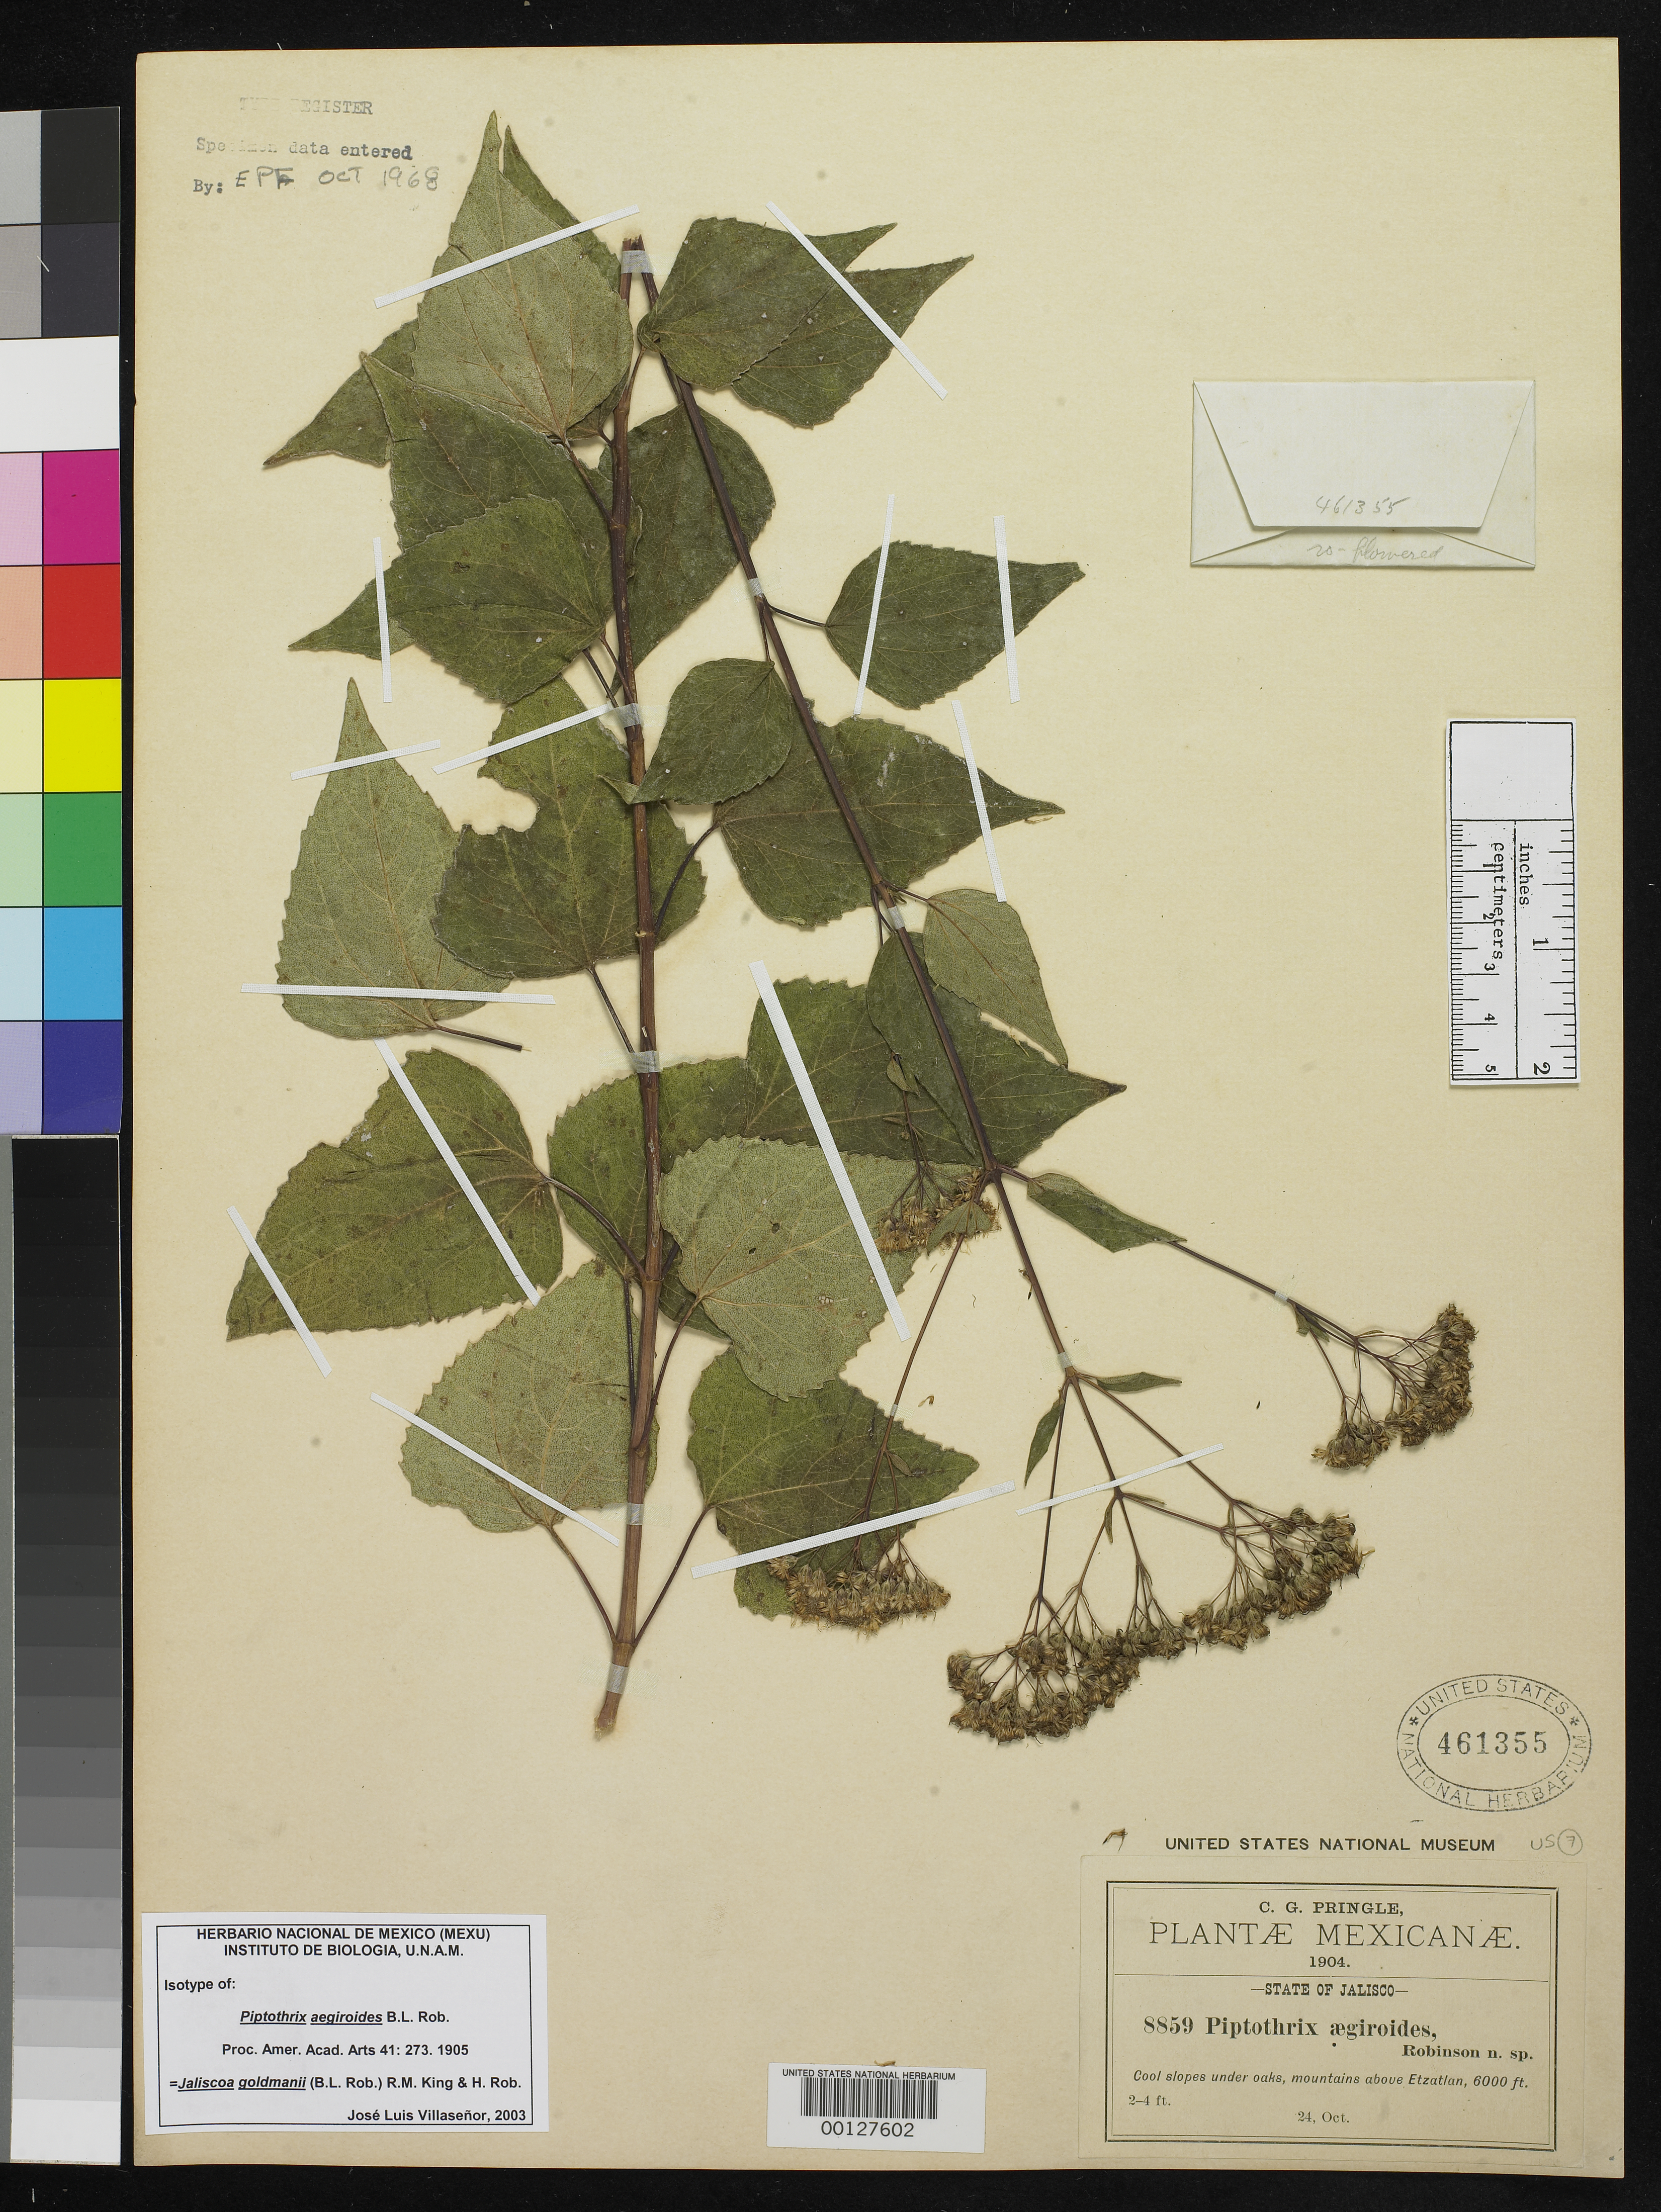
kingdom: Plantae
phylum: Tracheophyta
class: Magnoliopsida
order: Asterales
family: Asteraceae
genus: Piptothrix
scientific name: Piptothrix aegiroides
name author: B.L. Rob.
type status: Isotype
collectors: C. G. Pringle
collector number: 8859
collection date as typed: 24 Oct 1904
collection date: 1904-10-24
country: Mexico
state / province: Jalisco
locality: Above Etzatlan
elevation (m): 1829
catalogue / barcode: US 461355